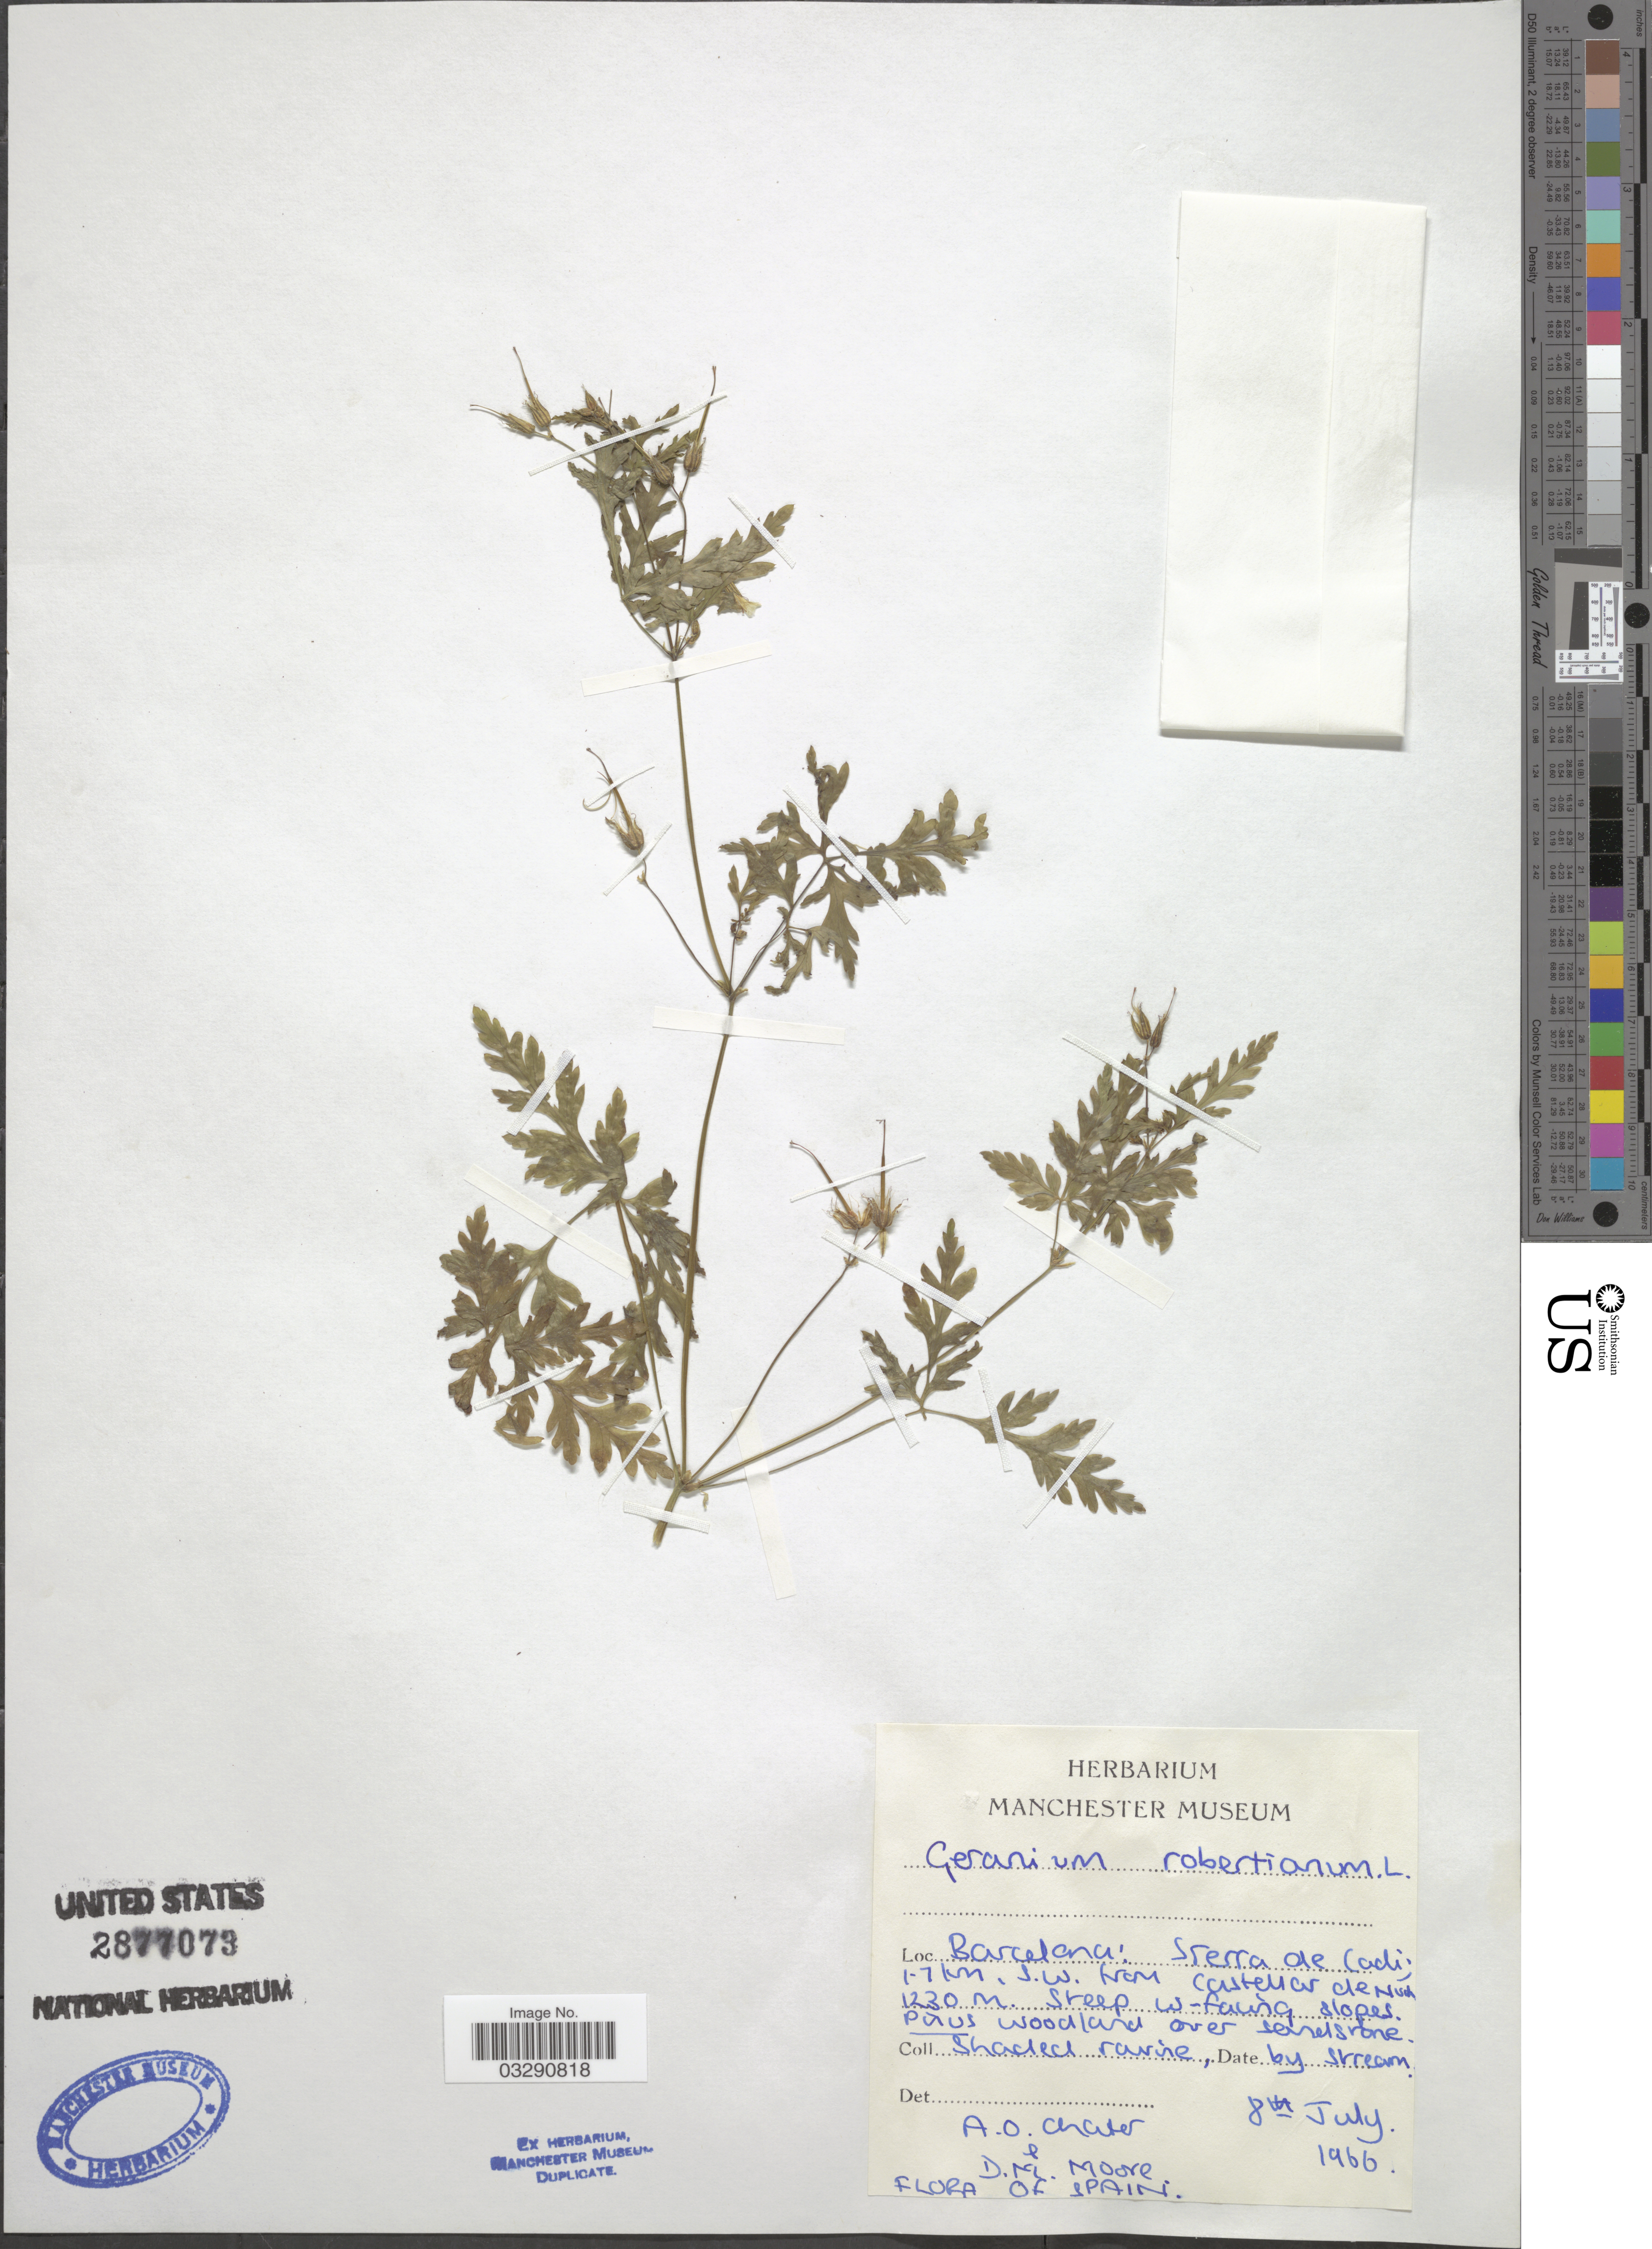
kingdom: Plantae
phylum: Tracheophyta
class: Magnoliopsida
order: Geraniales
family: Geraniaceae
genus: Geranium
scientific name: Geranium robertianum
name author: L.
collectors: A. O. Chater & D. Moore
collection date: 1966-07-08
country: Spain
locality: Barcelona: Sierra de Cadi 1-7 km. s.w. from Castellar de Nuch.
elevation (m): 1230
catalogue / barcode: US 2877073